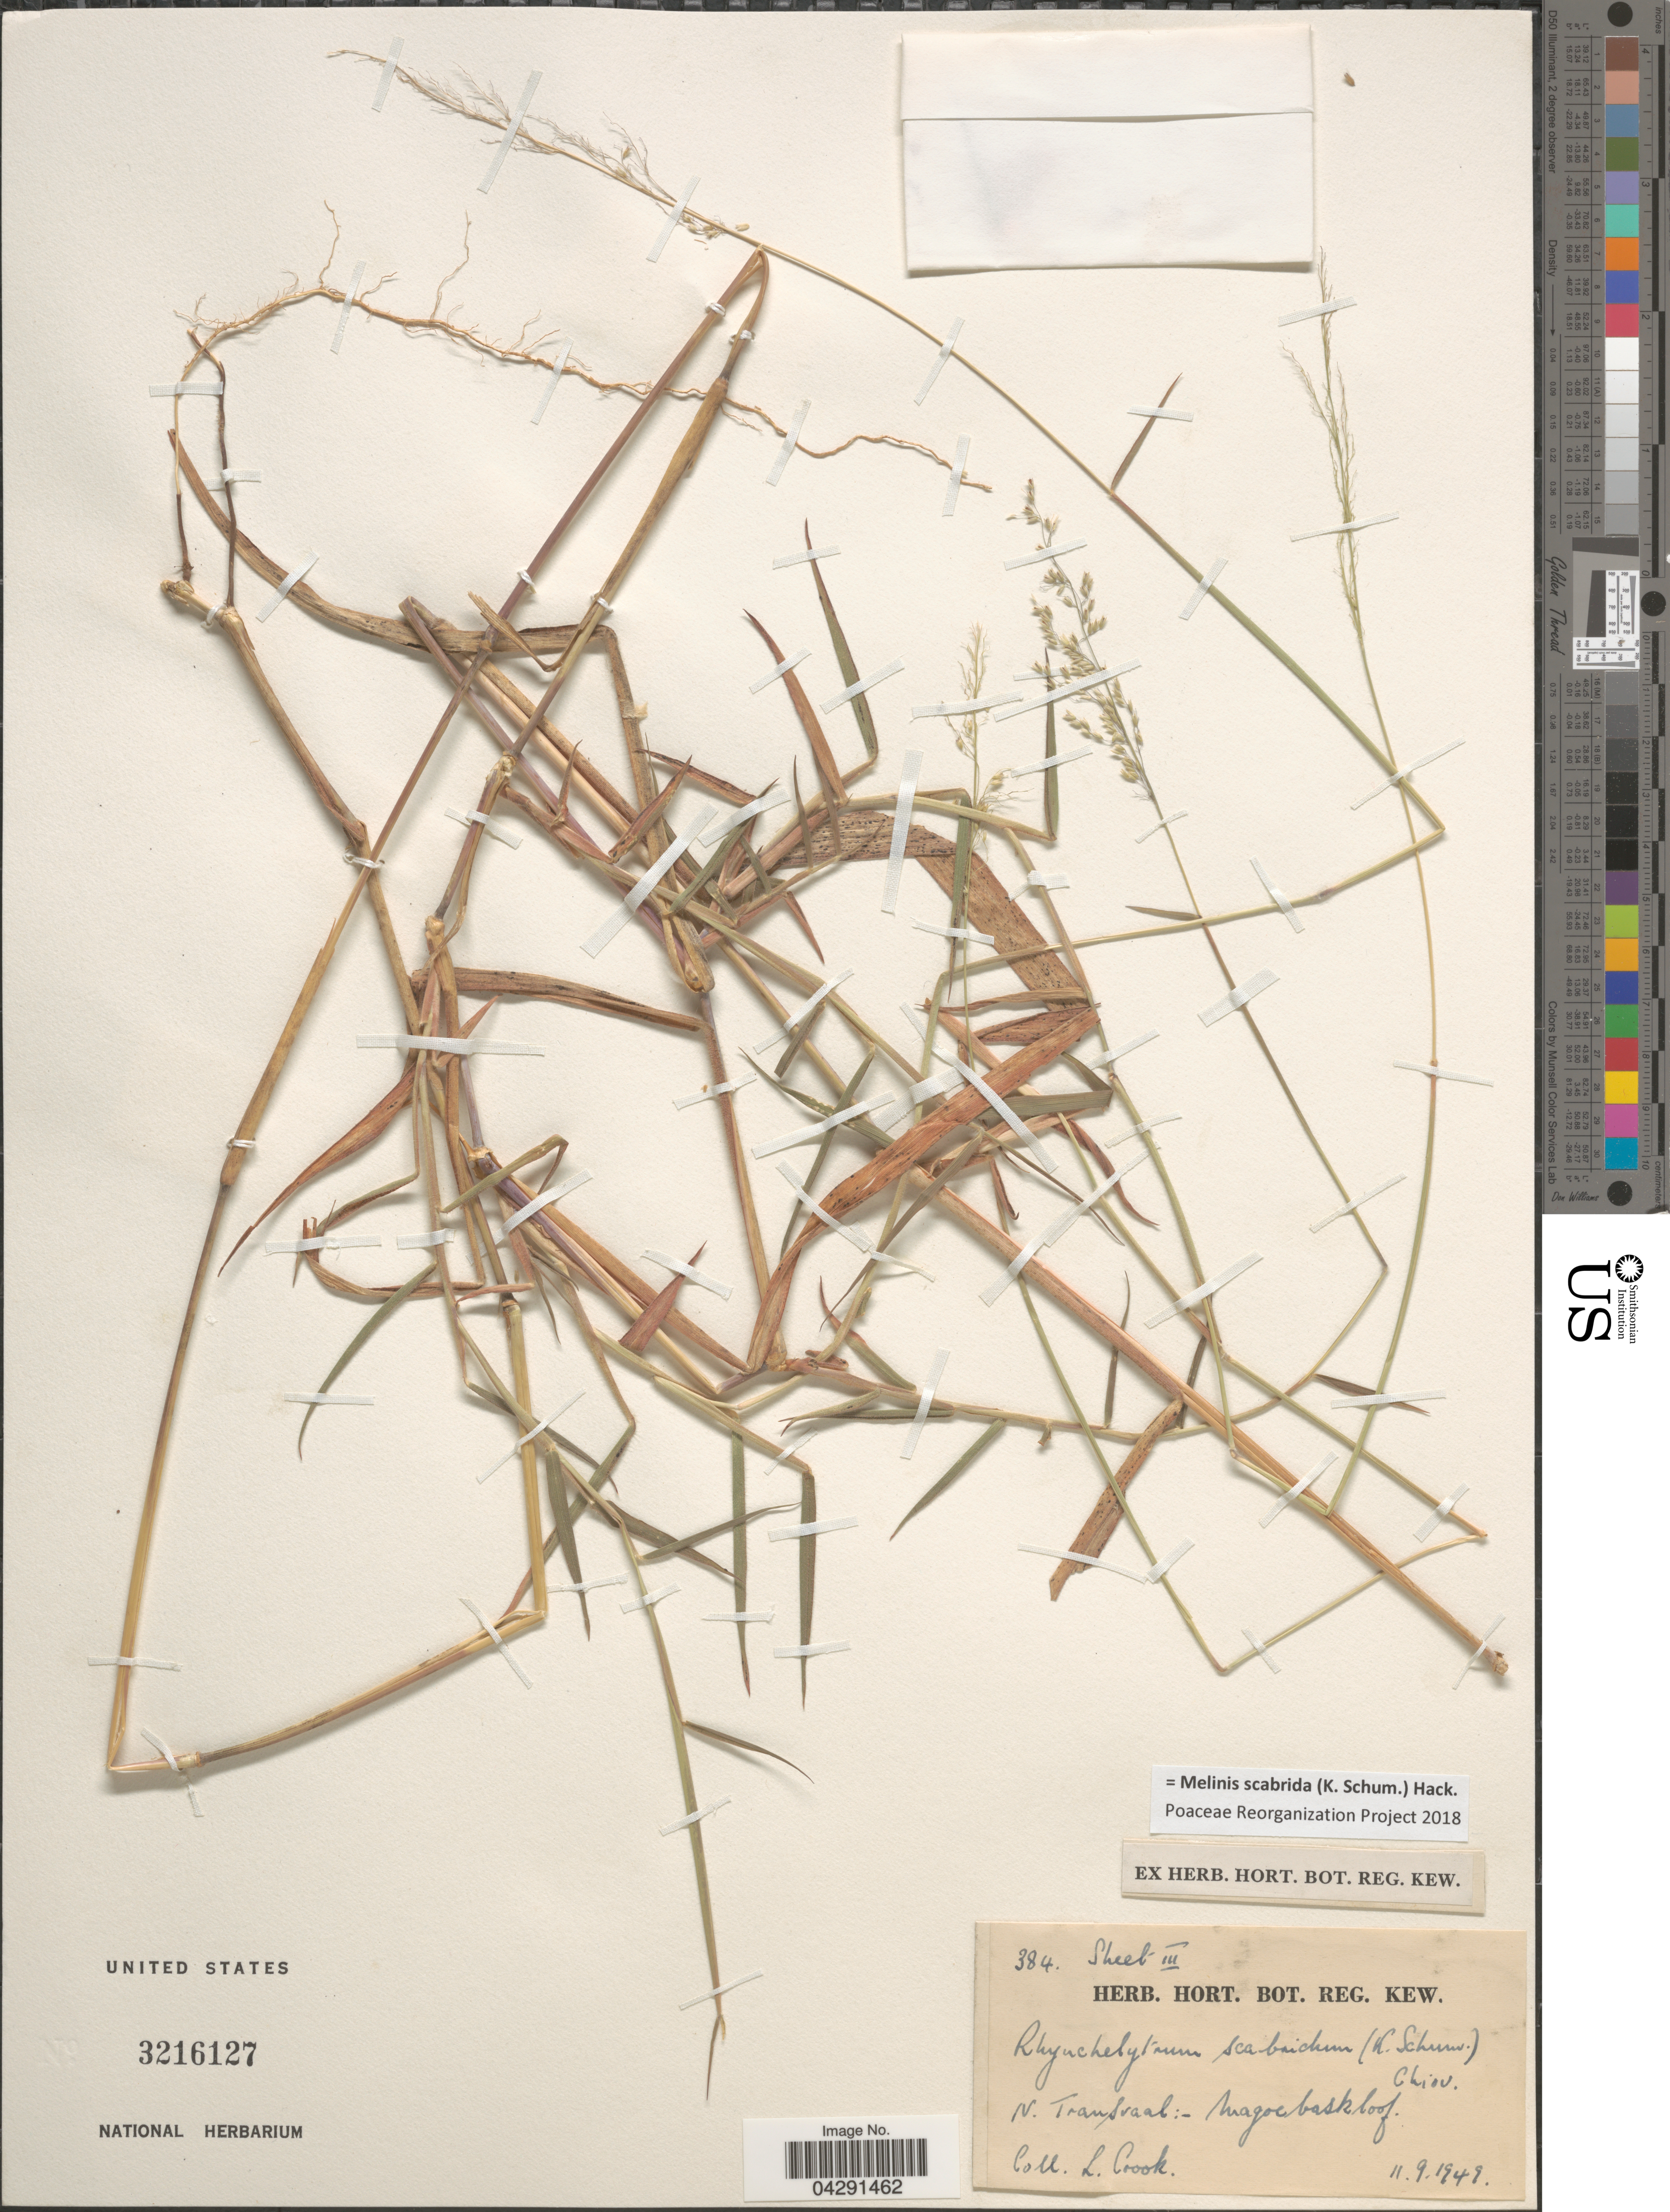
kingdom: Plantae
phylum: Tracheophyta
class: Liliopsida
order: Poales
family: Poaceae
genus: Melinis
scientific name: Melinis scabrida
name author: (K. Schum.) Hack.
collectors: L. Crook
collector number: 384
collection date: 1949-09-11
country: South Africa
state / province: Limpopo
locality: N. Transvaal:-Magoebaskloof.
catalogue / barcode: US 3216127